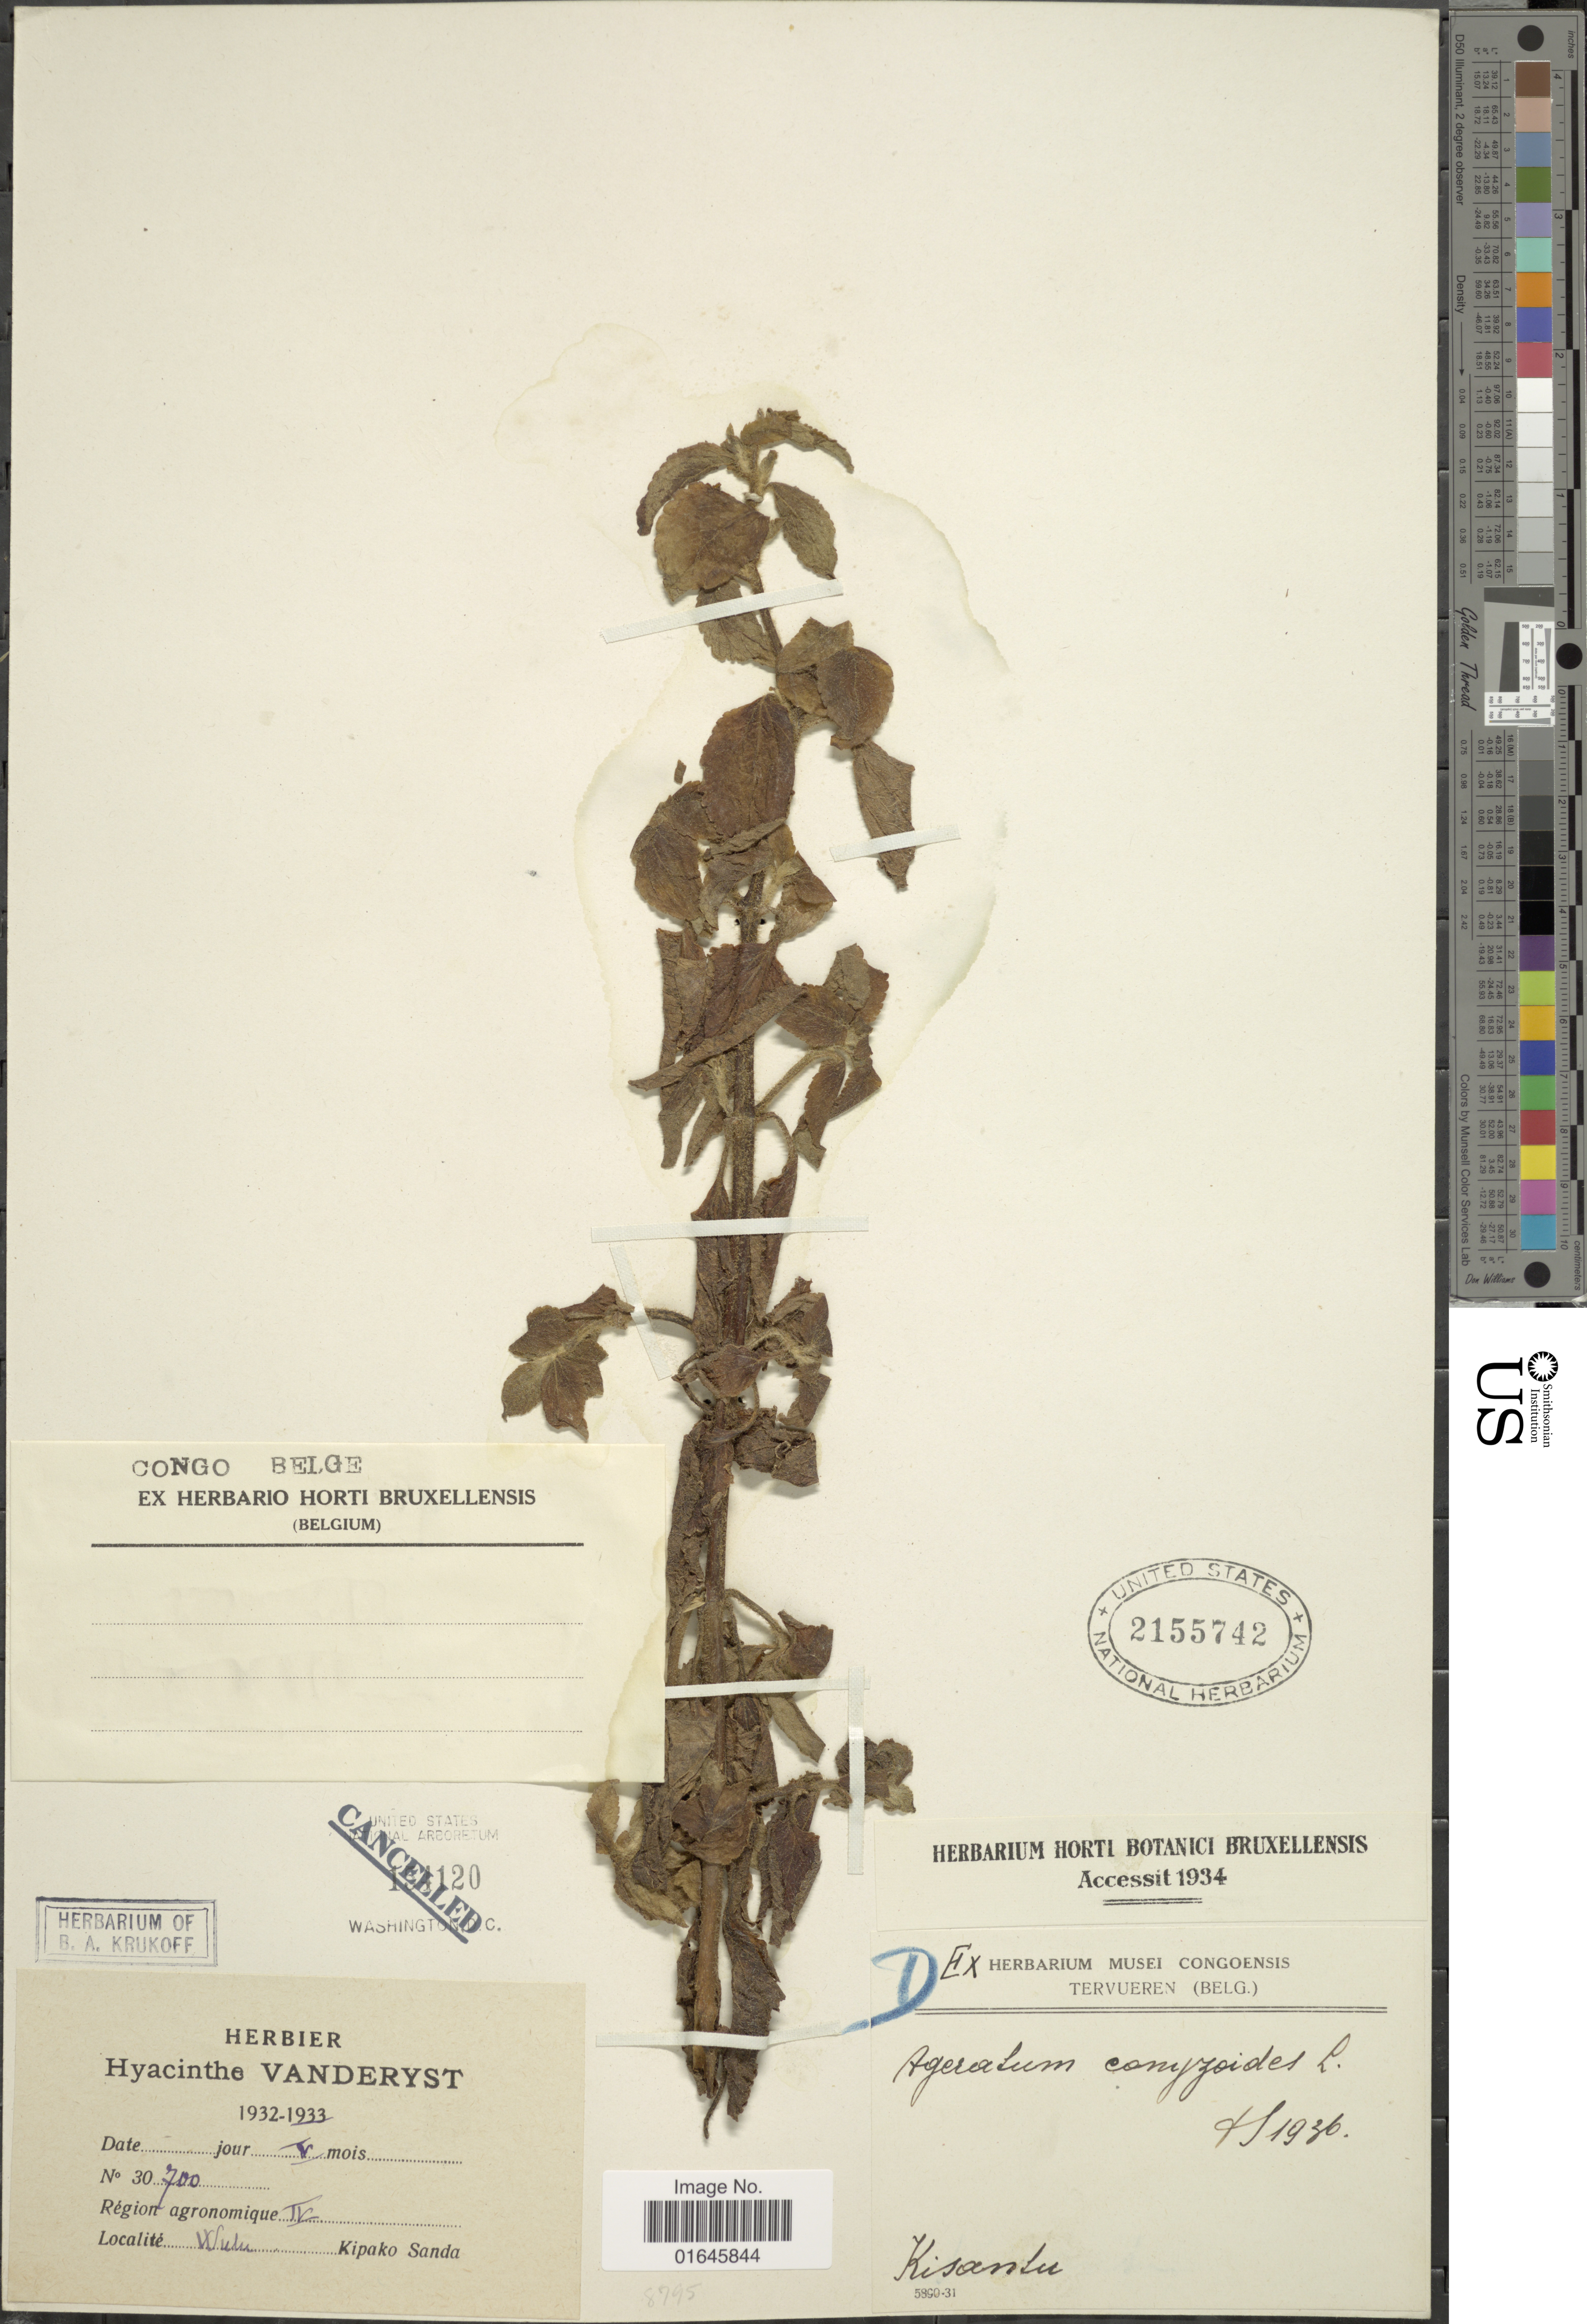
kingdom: Plantae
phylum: Tracheophyta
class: Magnoliopsida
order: Asterales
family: Asteraceae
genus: Ageratum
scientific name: Ageratum conyzoides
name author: L.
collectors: H. J. R. Vanderyst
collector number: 30700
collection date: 1933-05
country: Congo, Democratic Republic of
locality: Wulu, Kipako Sanda, Kisantu.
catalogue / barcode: US 2155742